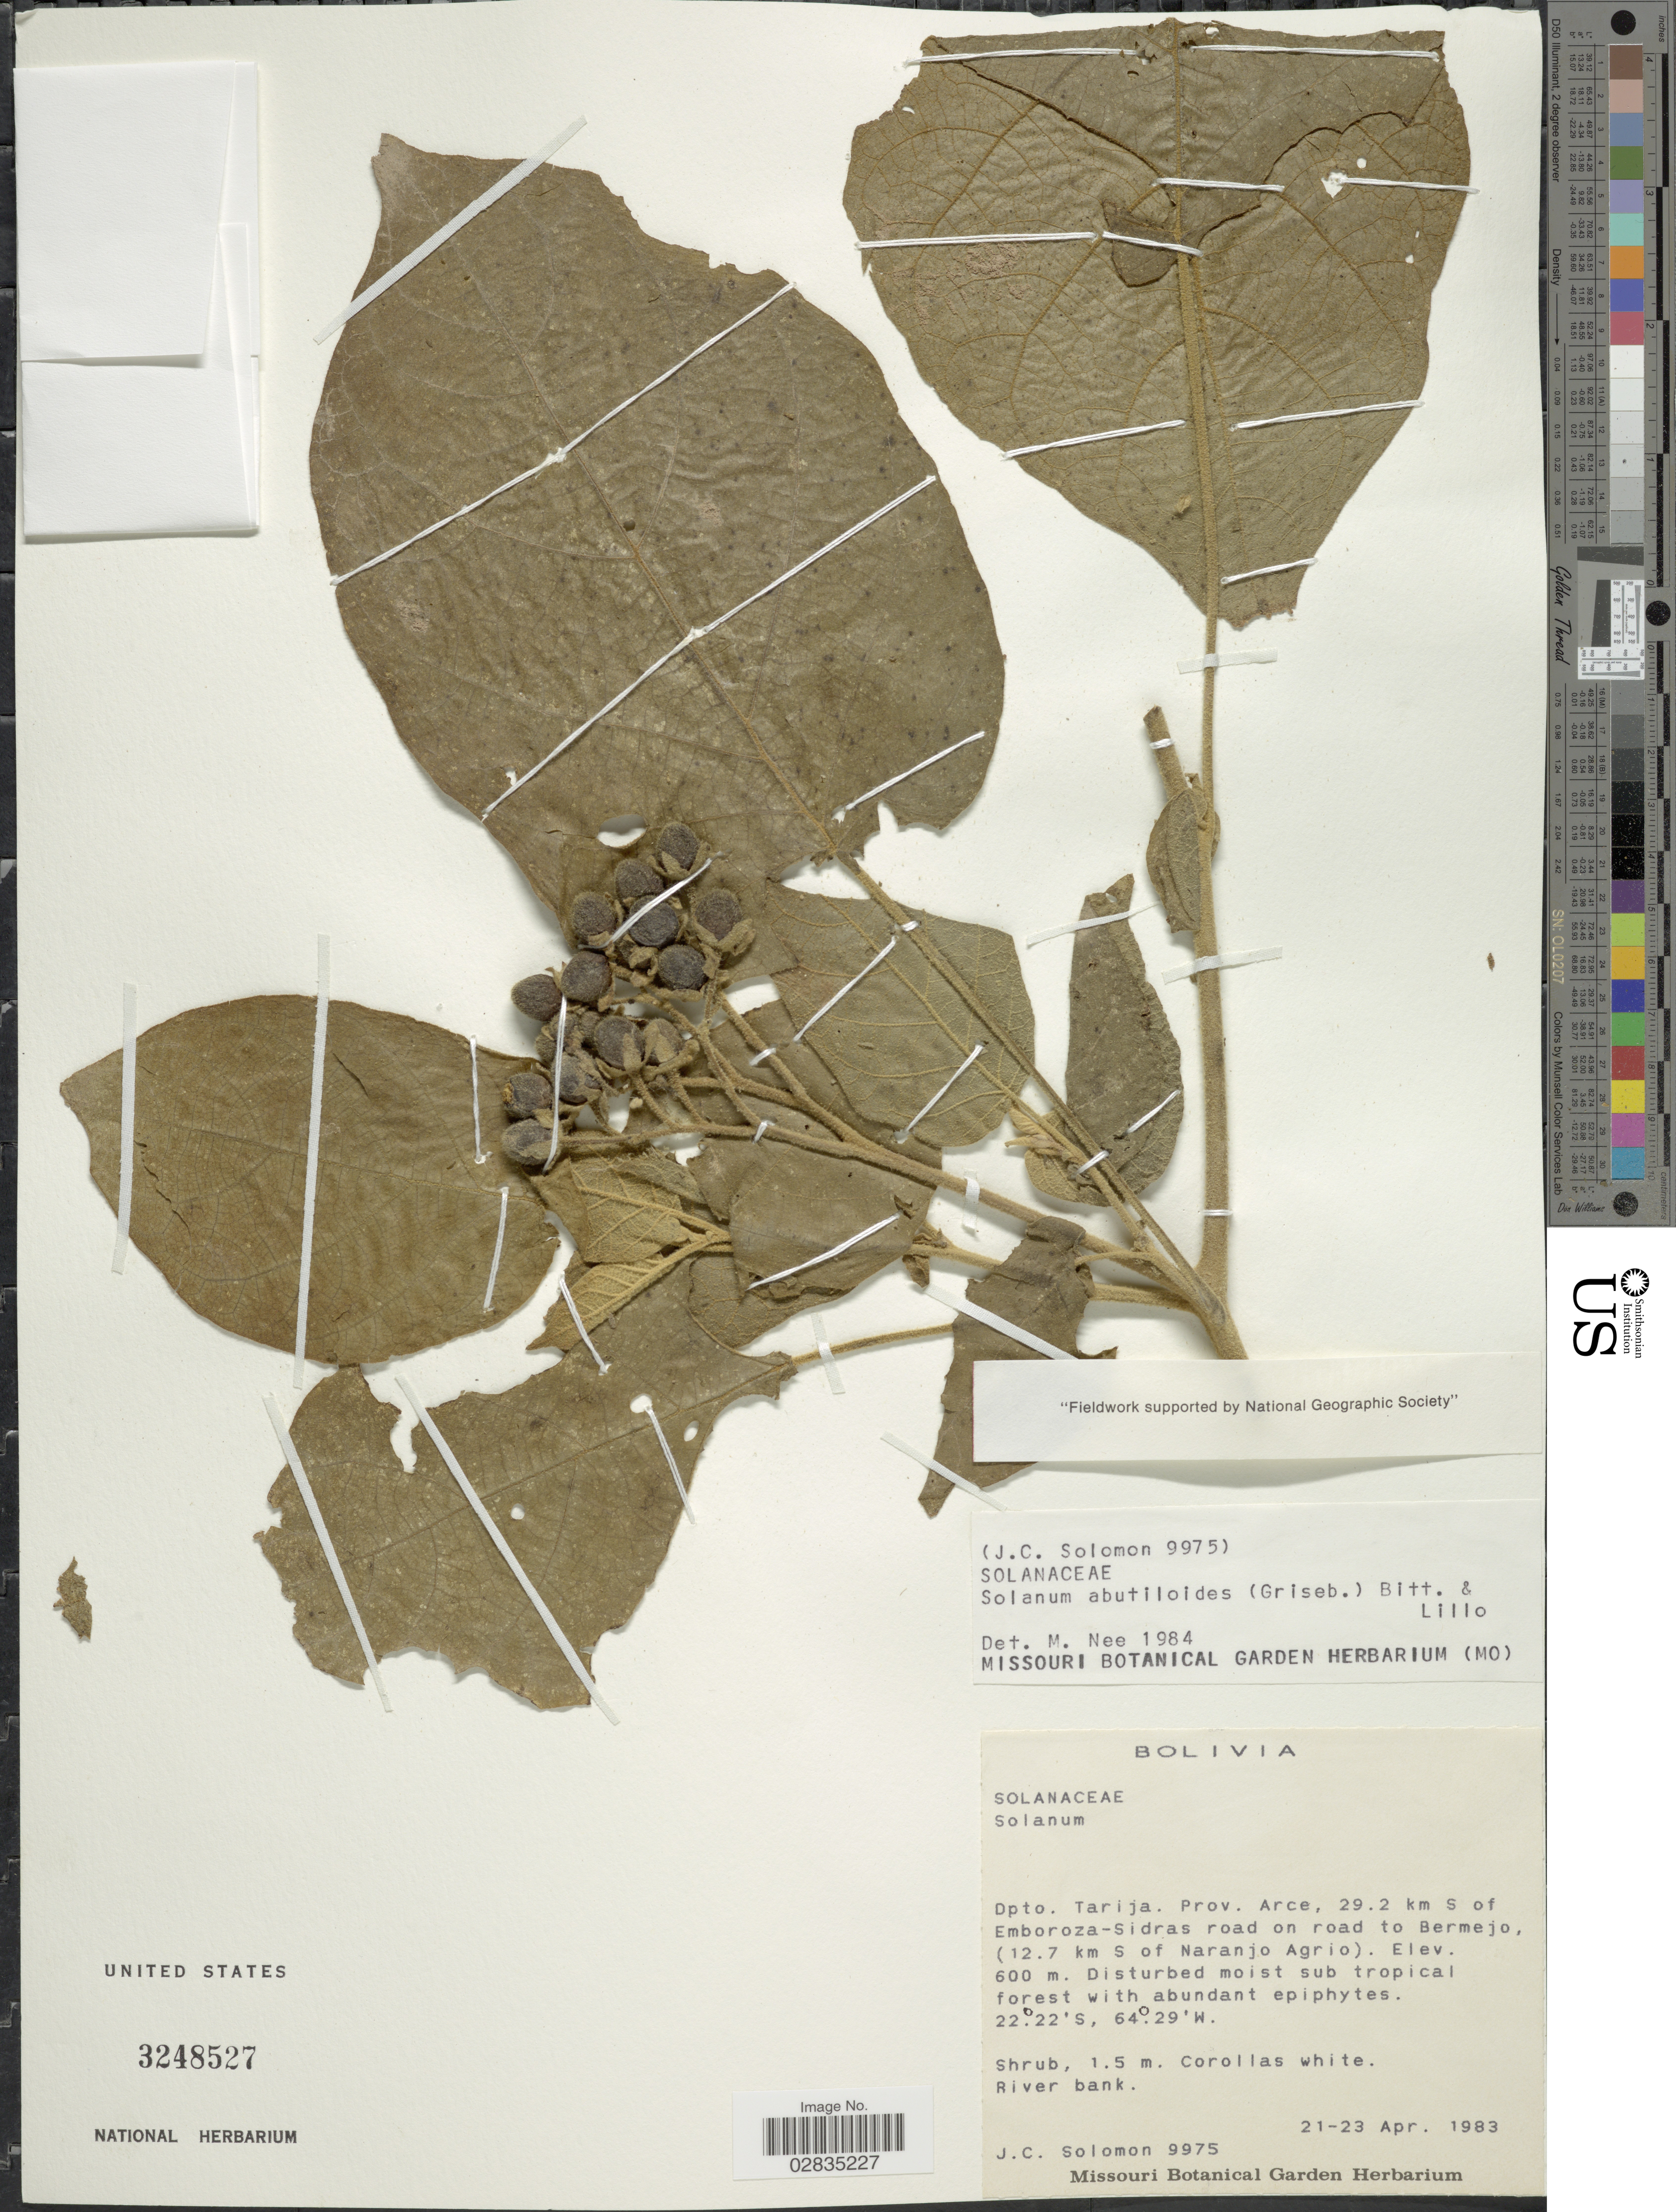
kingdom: Plantae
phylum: Tracheophyta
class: Magnoliopsida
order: Solanales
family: Solanaceae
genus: Solanum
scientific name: Solanum abutiloides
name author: (Griseb.) Bitter & Lillo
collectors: J. C. Solomon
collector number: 9975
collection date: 1983-04-21/1983-04-23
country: Bolivia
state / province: Tarija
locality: Dpto. tarija. Prov. Arca, 29.2 km S of Emboroza-Sidras road on road to Bermejo, (12.7 km S of Naranjo Agrio).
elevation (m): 600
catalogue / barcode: US 3248527